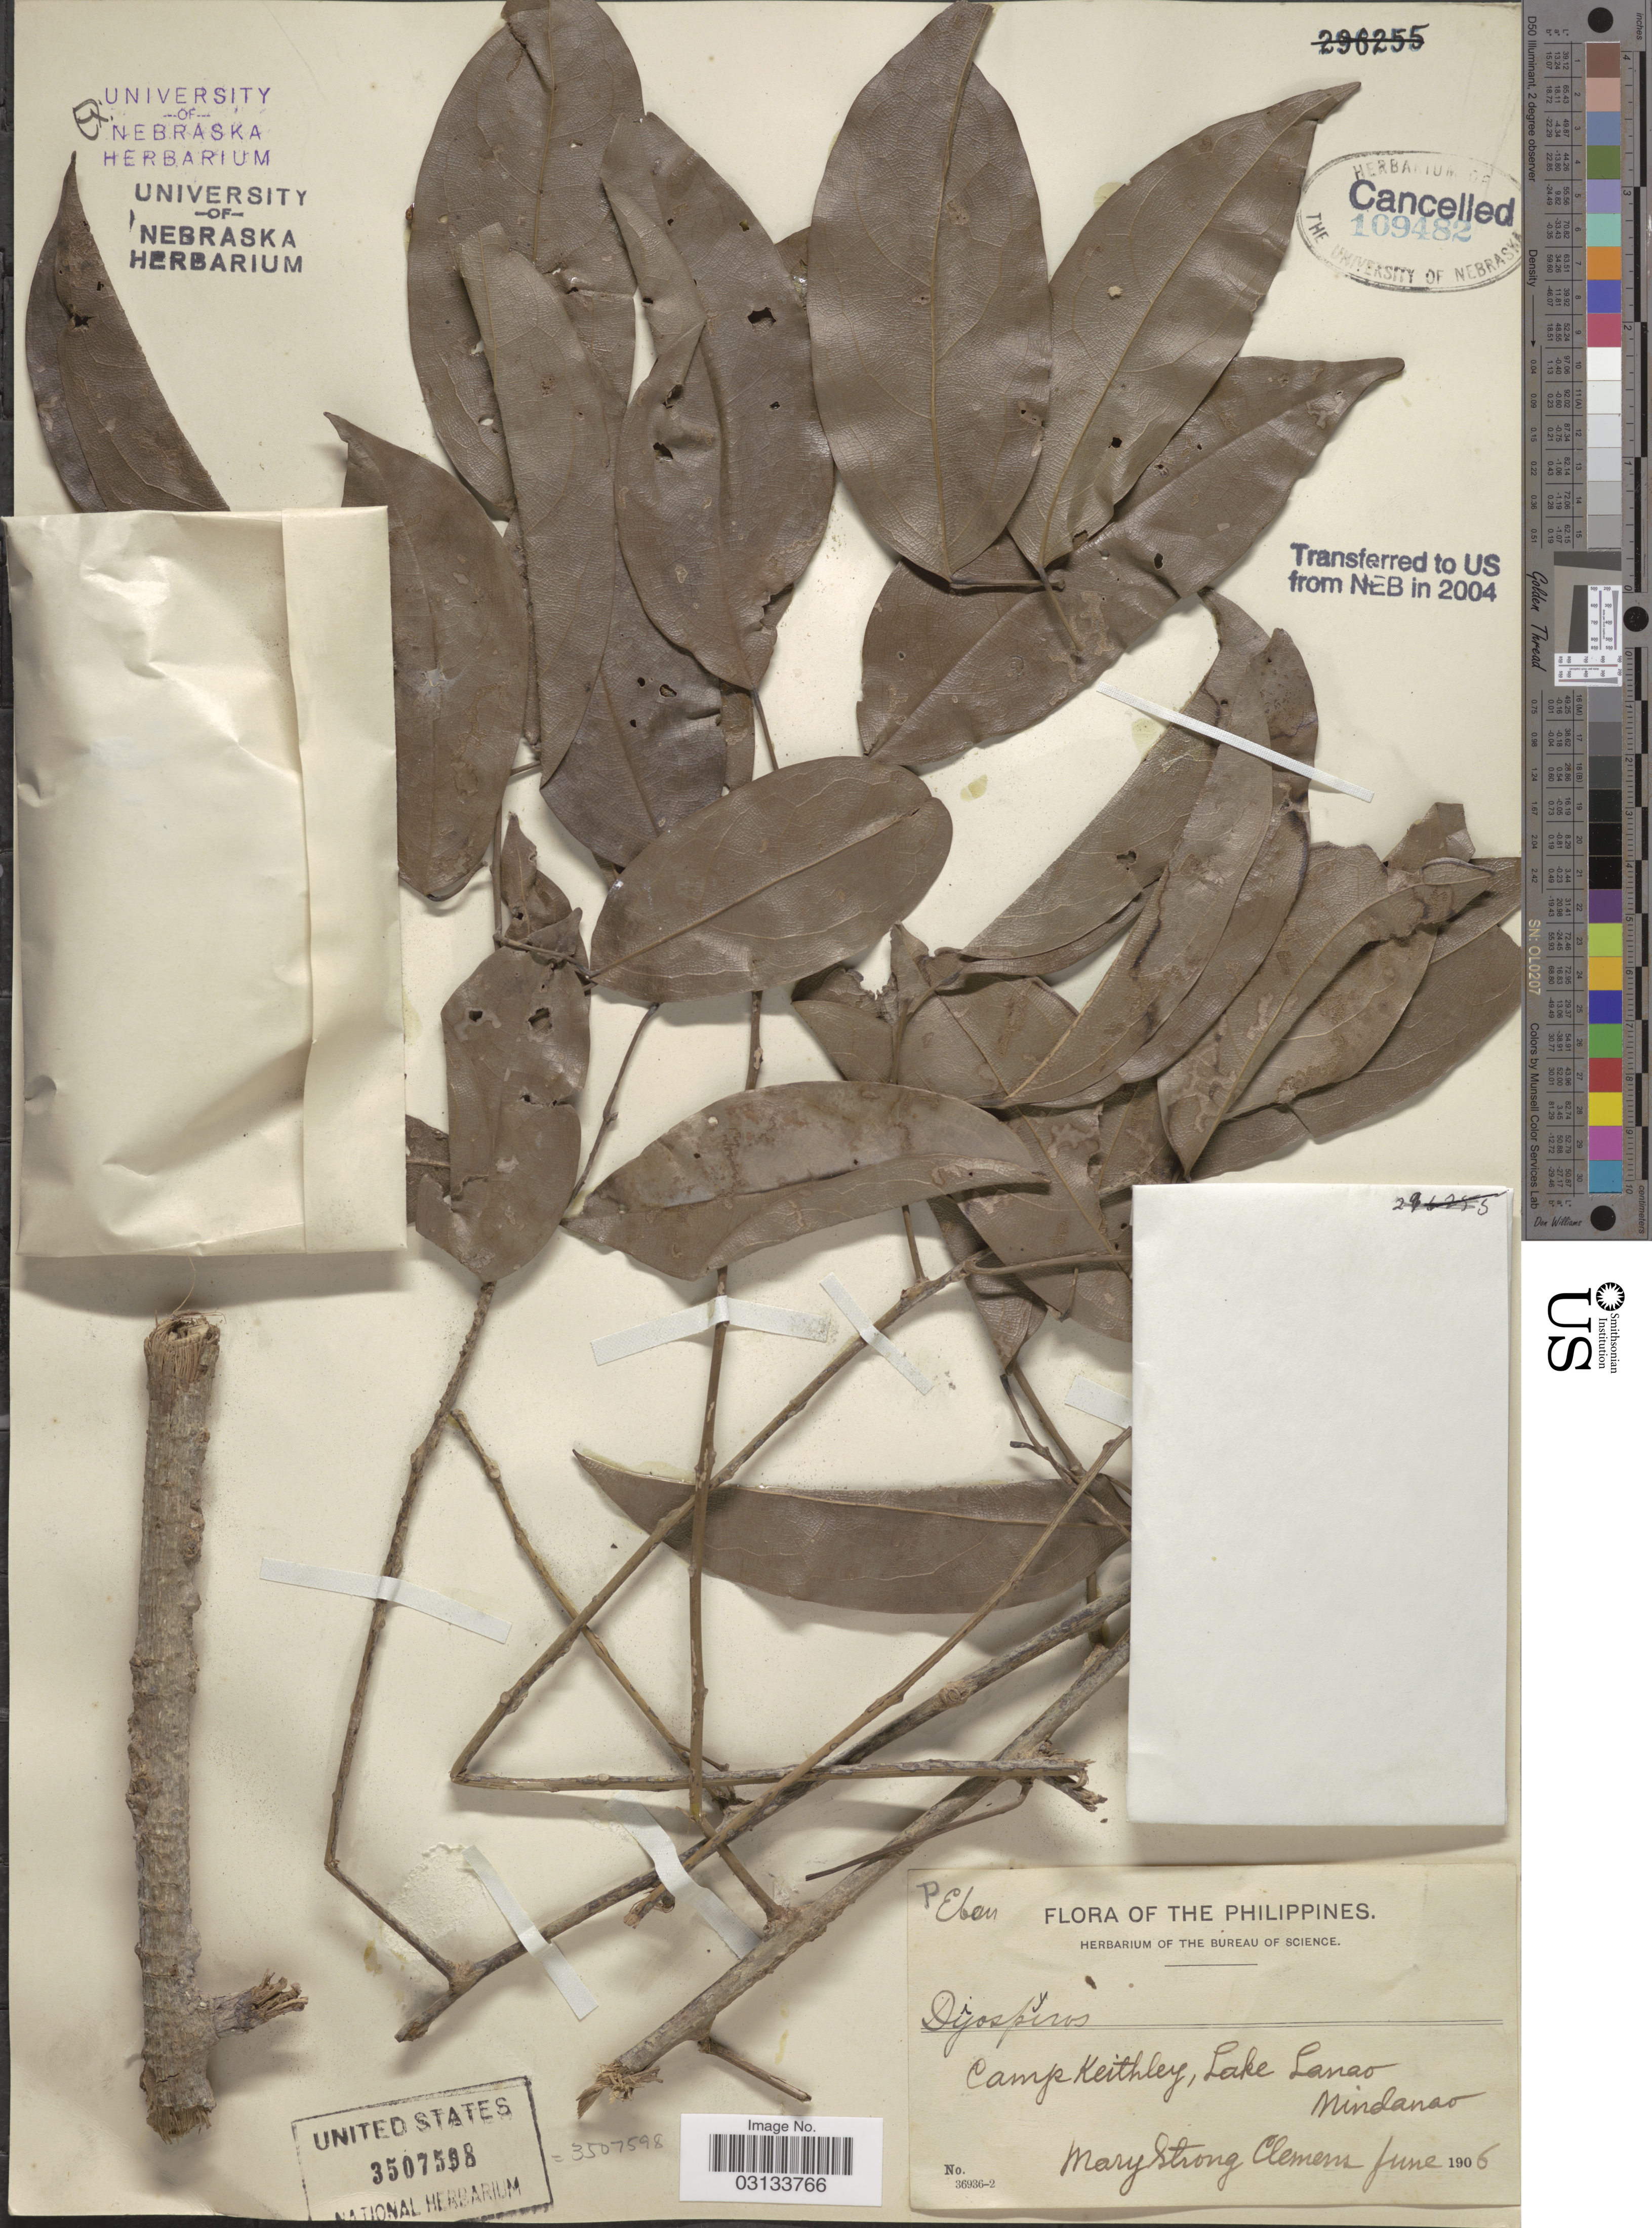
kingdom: Plantae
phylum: Tracheophyta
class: Magnoliopsida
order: Ericales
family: Ebenaceae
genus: Diospyros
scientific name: Diospyros sp.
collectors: M. S. Clemens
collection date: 1906-06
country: Philippines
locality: Camp Keithley, Lake Lanao. Mindanao.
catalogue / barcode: US 3507598